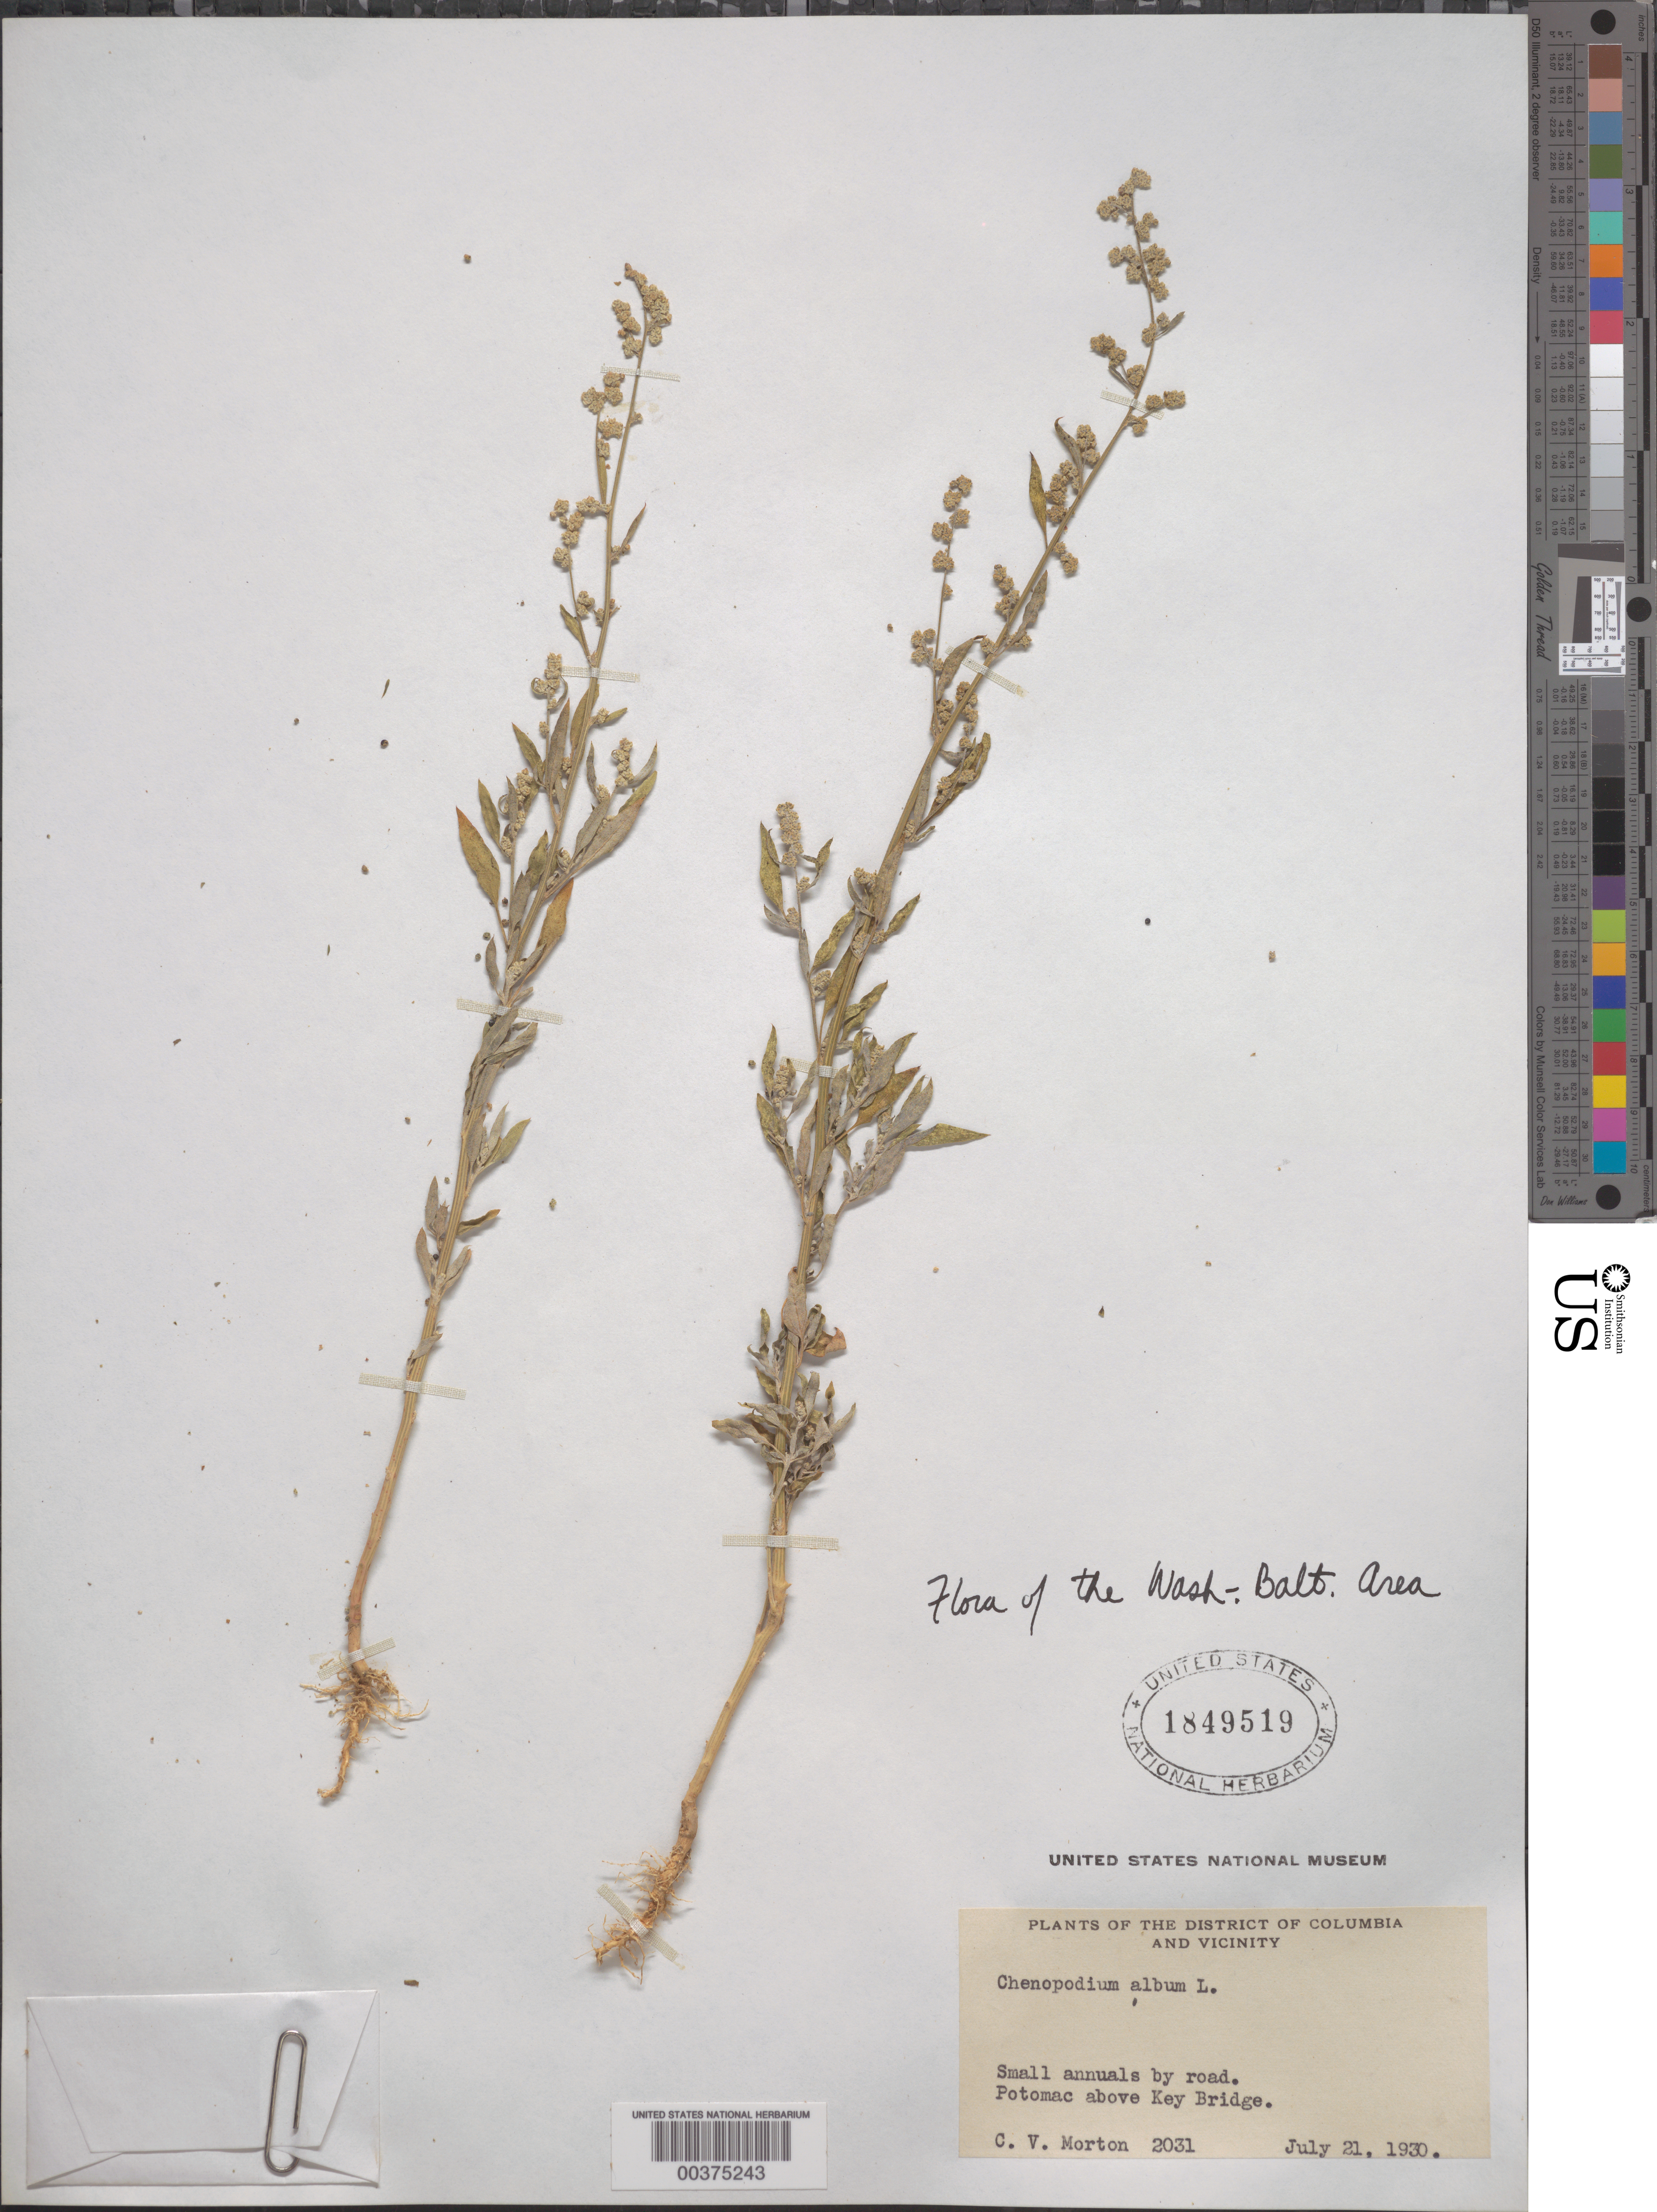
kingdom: Plantae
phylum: Tracheophyta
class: Magnoliopsida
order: Caryophyllales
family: Amaranthaceae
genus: Chenopodium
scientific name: Chenopodium album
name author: L.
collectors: C. V. Morton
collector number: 2031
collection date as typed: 21 Jul 1930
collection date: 1930-07-21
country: United States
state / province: District of Columbia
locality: Potomac River above Key Bridge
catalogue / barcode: US 1849519